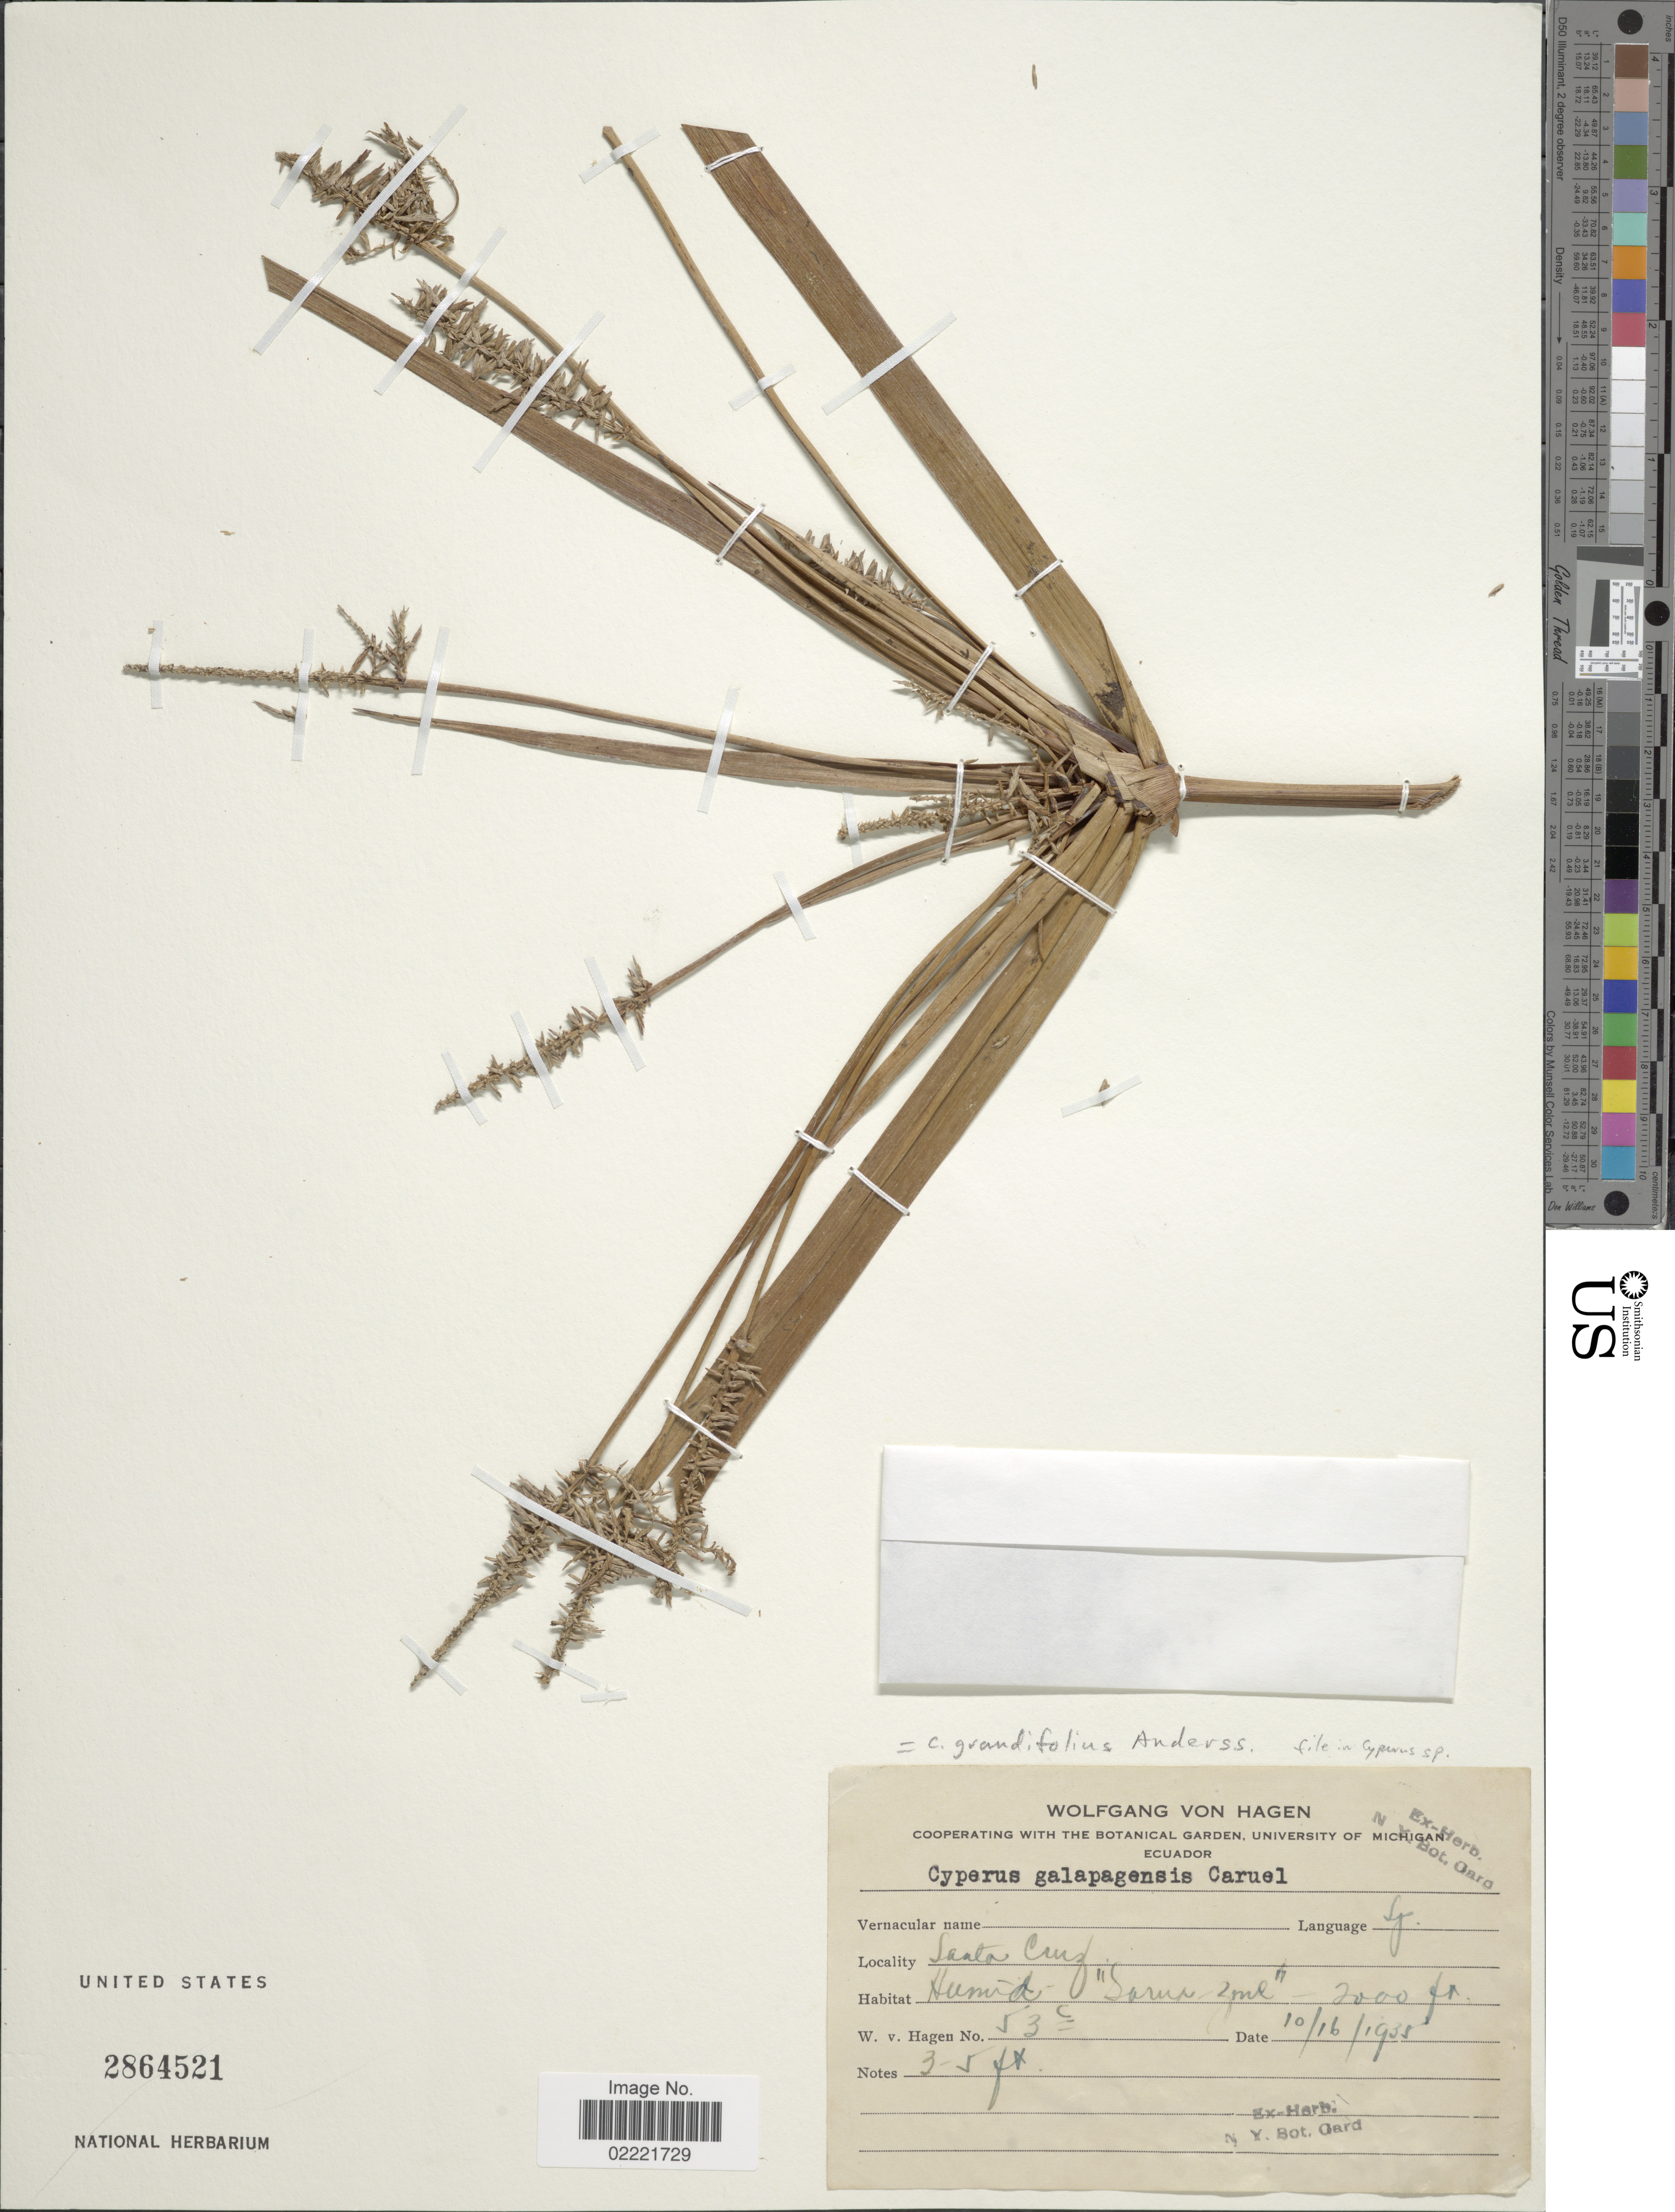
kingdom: Plantae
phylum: Tracheophyta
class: Liliopsida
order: Poales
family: Cyperaceae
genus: Cyperus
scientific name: Cyperus grandifolius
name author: Andersson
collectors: W. von Hagen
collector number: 53c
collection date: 1935-10-16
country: Ecuador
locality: Santa Cruz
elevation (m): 610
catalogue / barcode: US 2864521